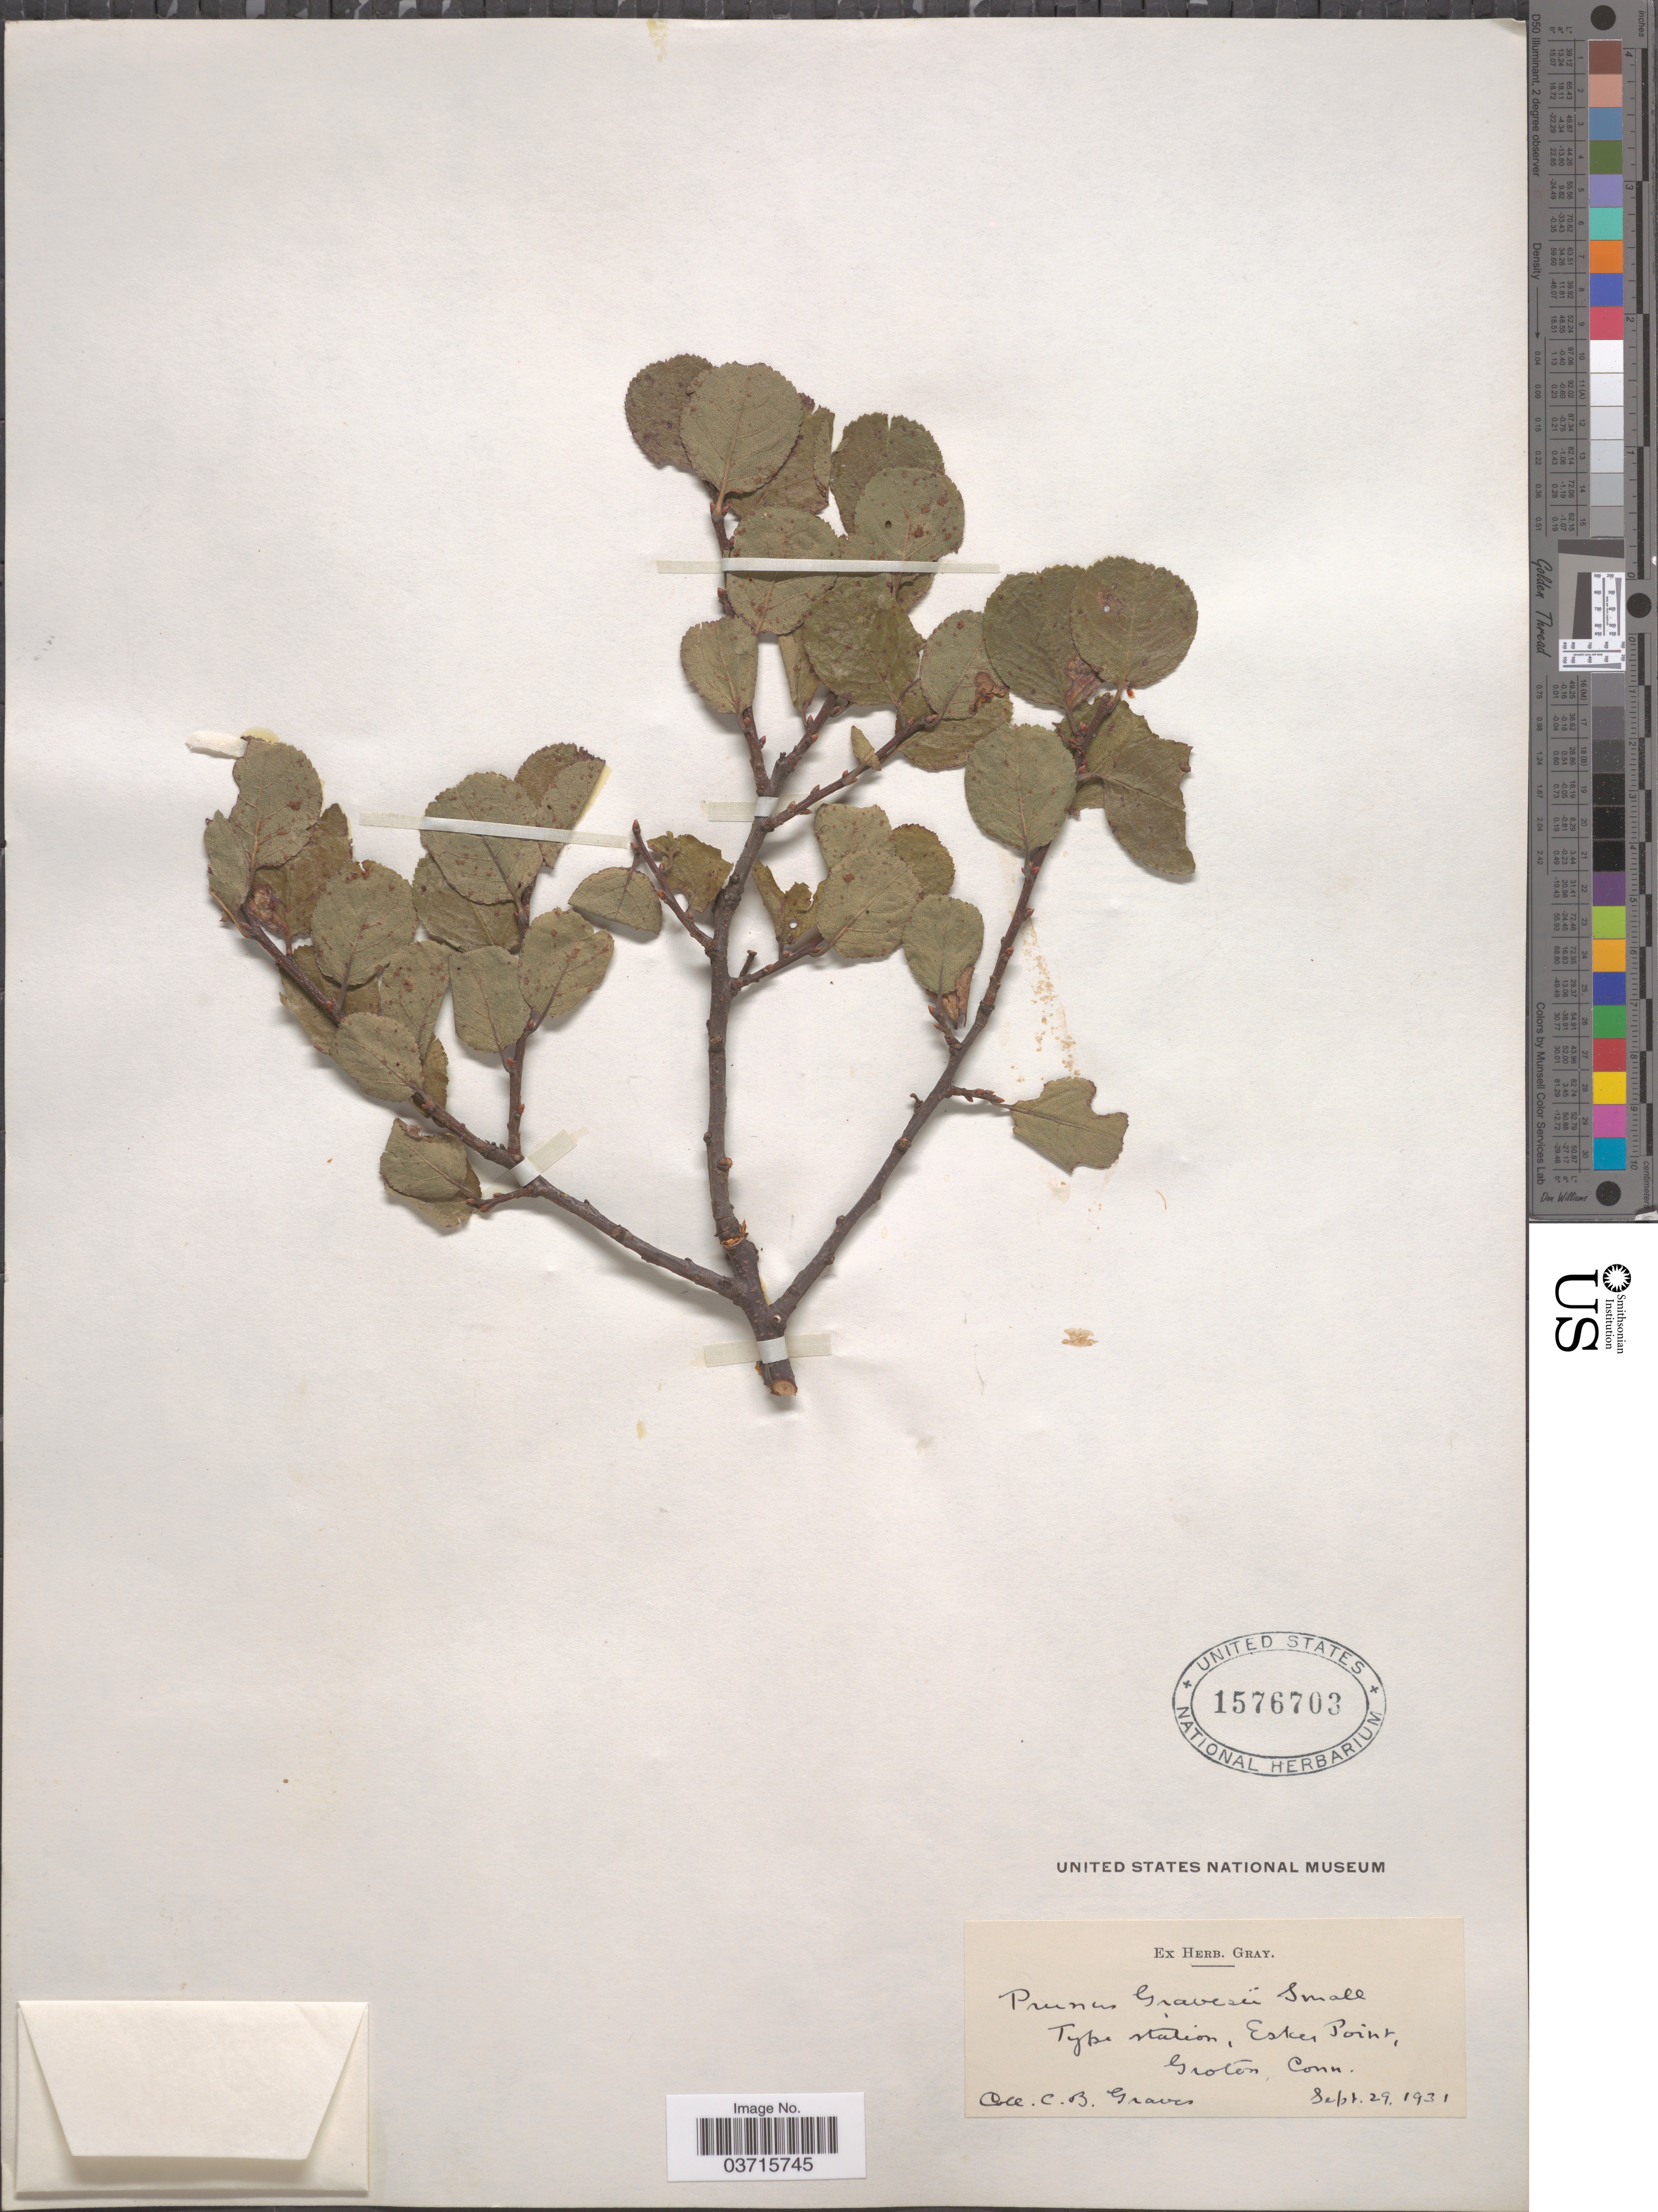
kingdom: Plantae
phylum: Tracheophyta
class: Magnoliopsida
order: Rosales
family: Rosaceae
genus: Prunus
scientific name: Prunus gravesii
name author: Small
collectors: C. Graves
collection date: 1931-09-29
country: United States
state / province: Connecticut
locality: Type station, Esker Point, Groton.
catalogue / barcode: US 1576703